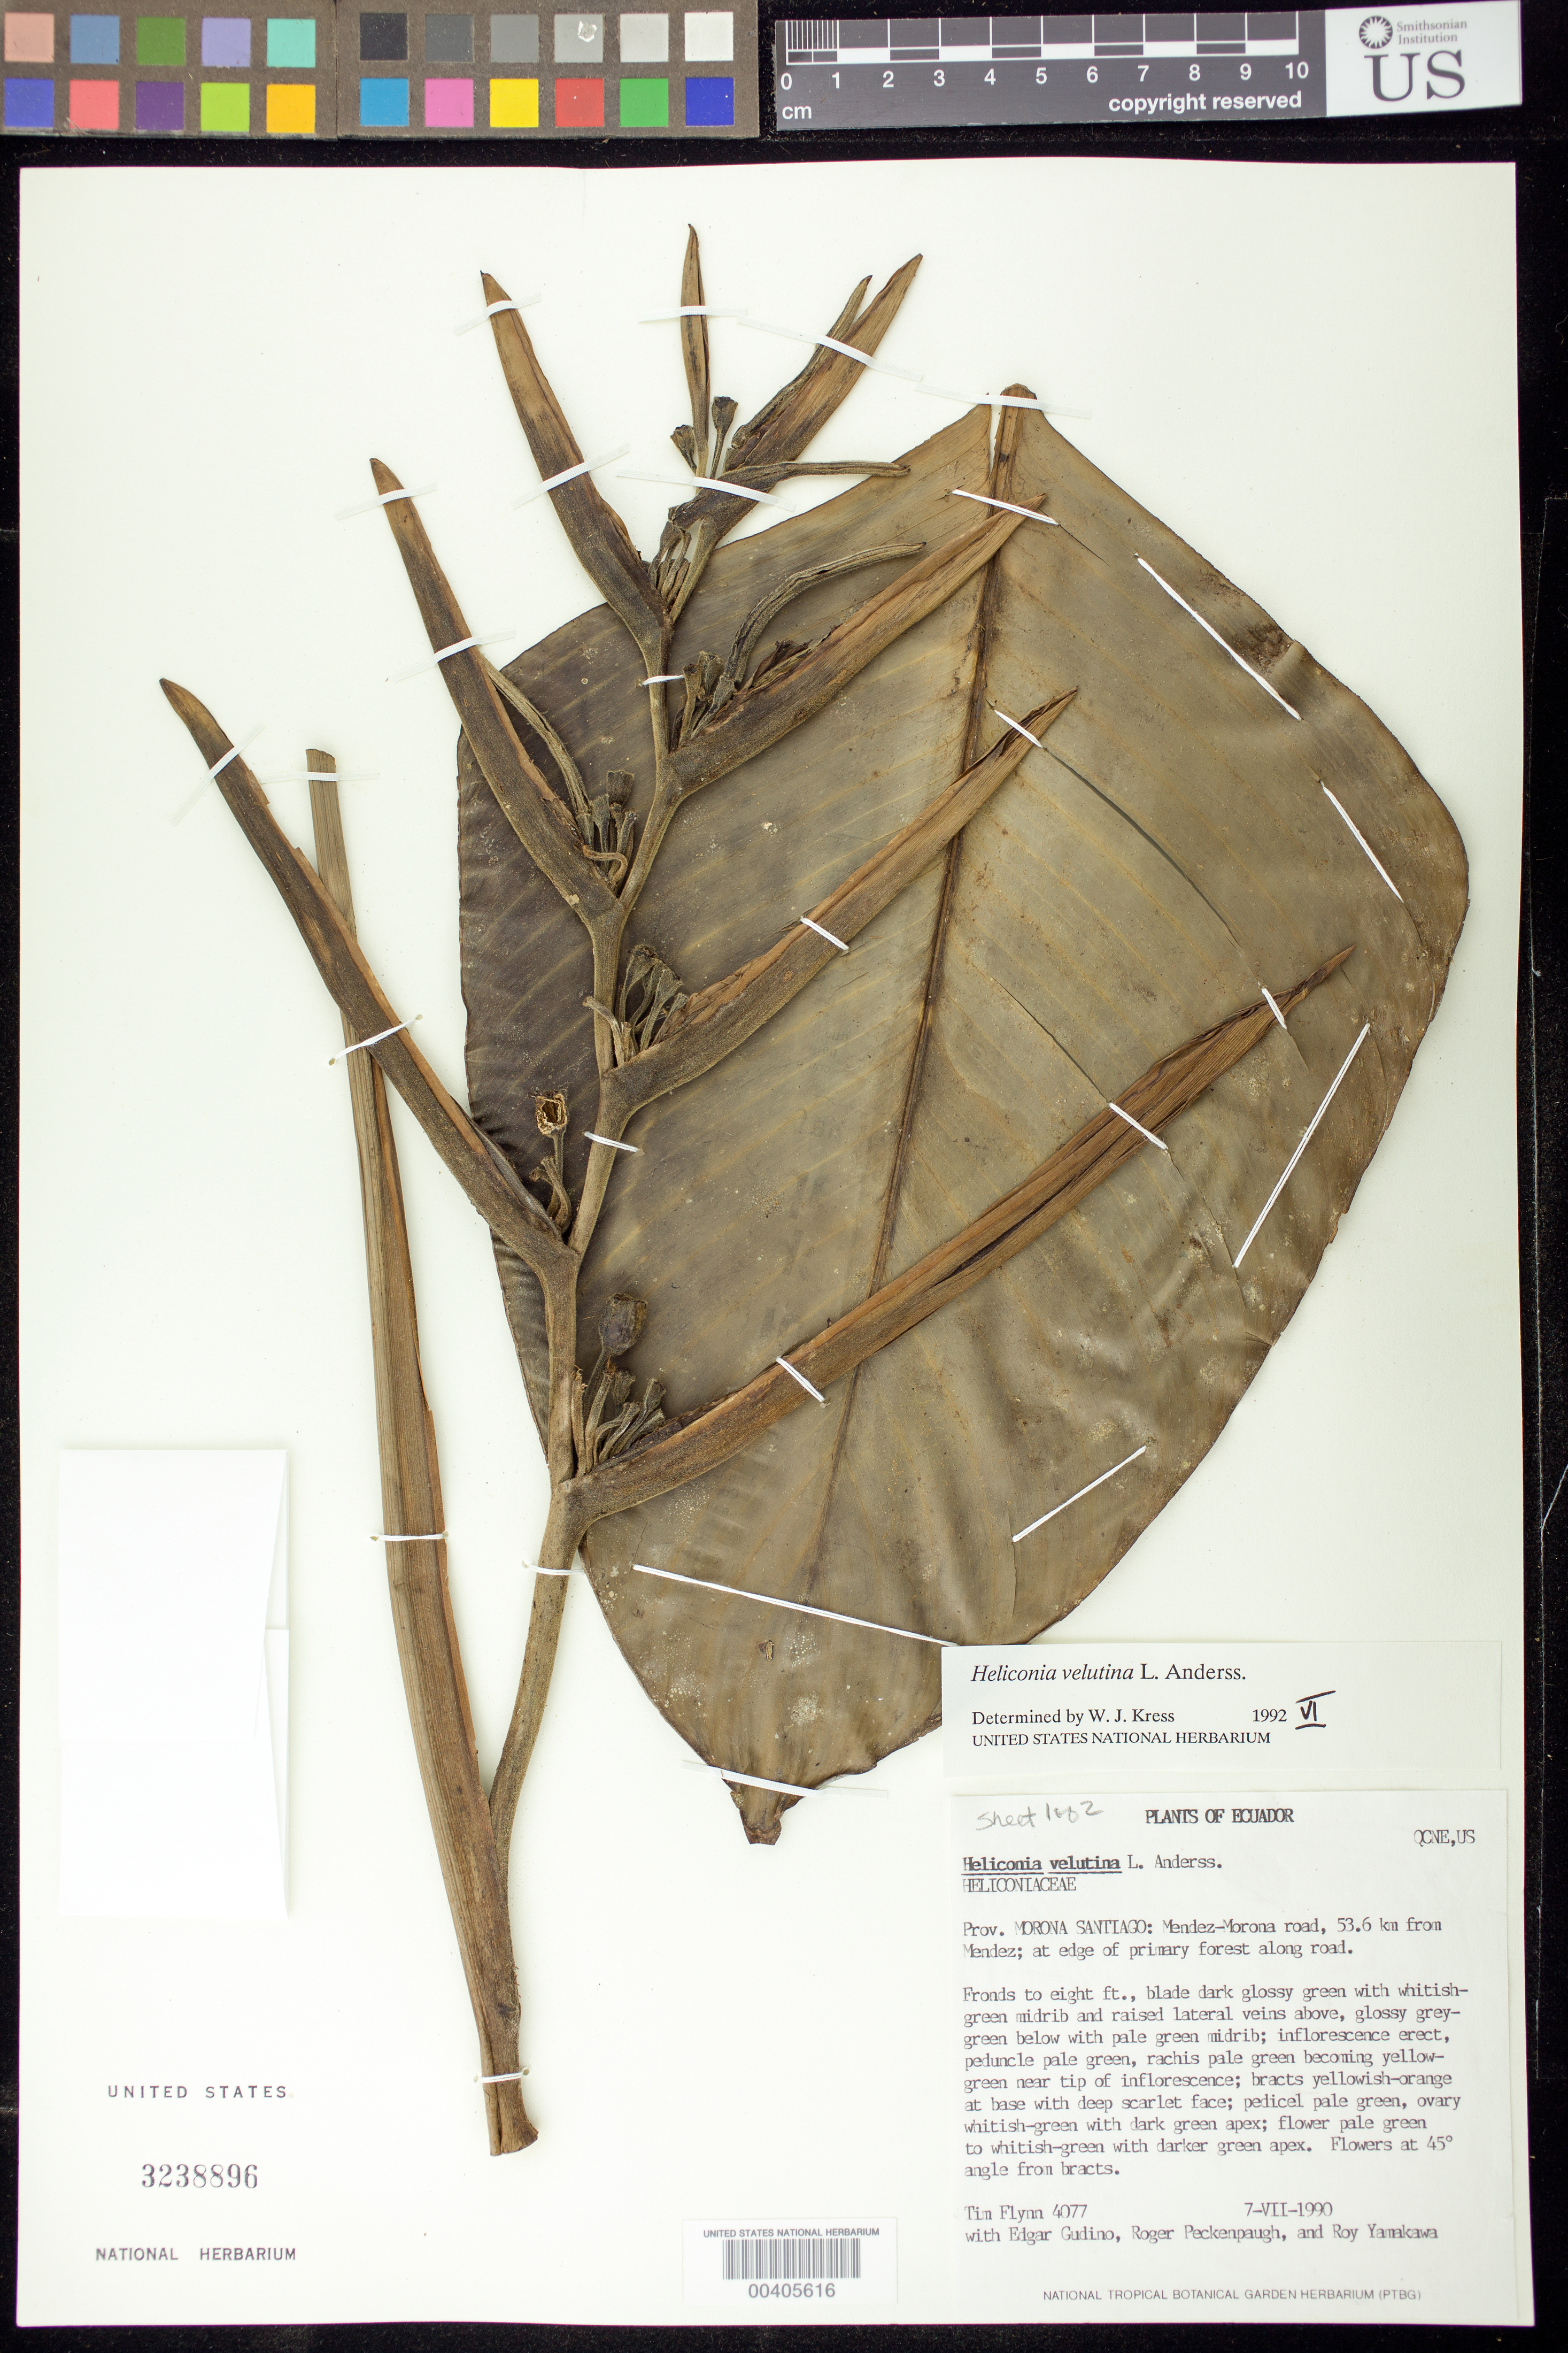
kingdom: Plantae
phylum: Tracheophyta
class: Liliopsida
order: Zingiberales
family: Heliconiaceae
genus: Heliconia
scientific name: Heliconia velutina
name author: L. Andersson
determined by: Kress, W. J., (US), Smithsonian Institution - National Museum of Natural History (UNITED STATES)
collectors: T. W. Flynn, E. Gudiño, R. Peckinpaugh & R. Yamakawa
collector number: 4077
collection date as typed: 07 Jul 1990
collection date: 1990-07-07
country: Ecuador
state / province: Morona-Santiago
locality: Mendez-morona road., 53.6 km from mendez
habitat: Edge of primary forest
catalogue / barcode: US 3238896